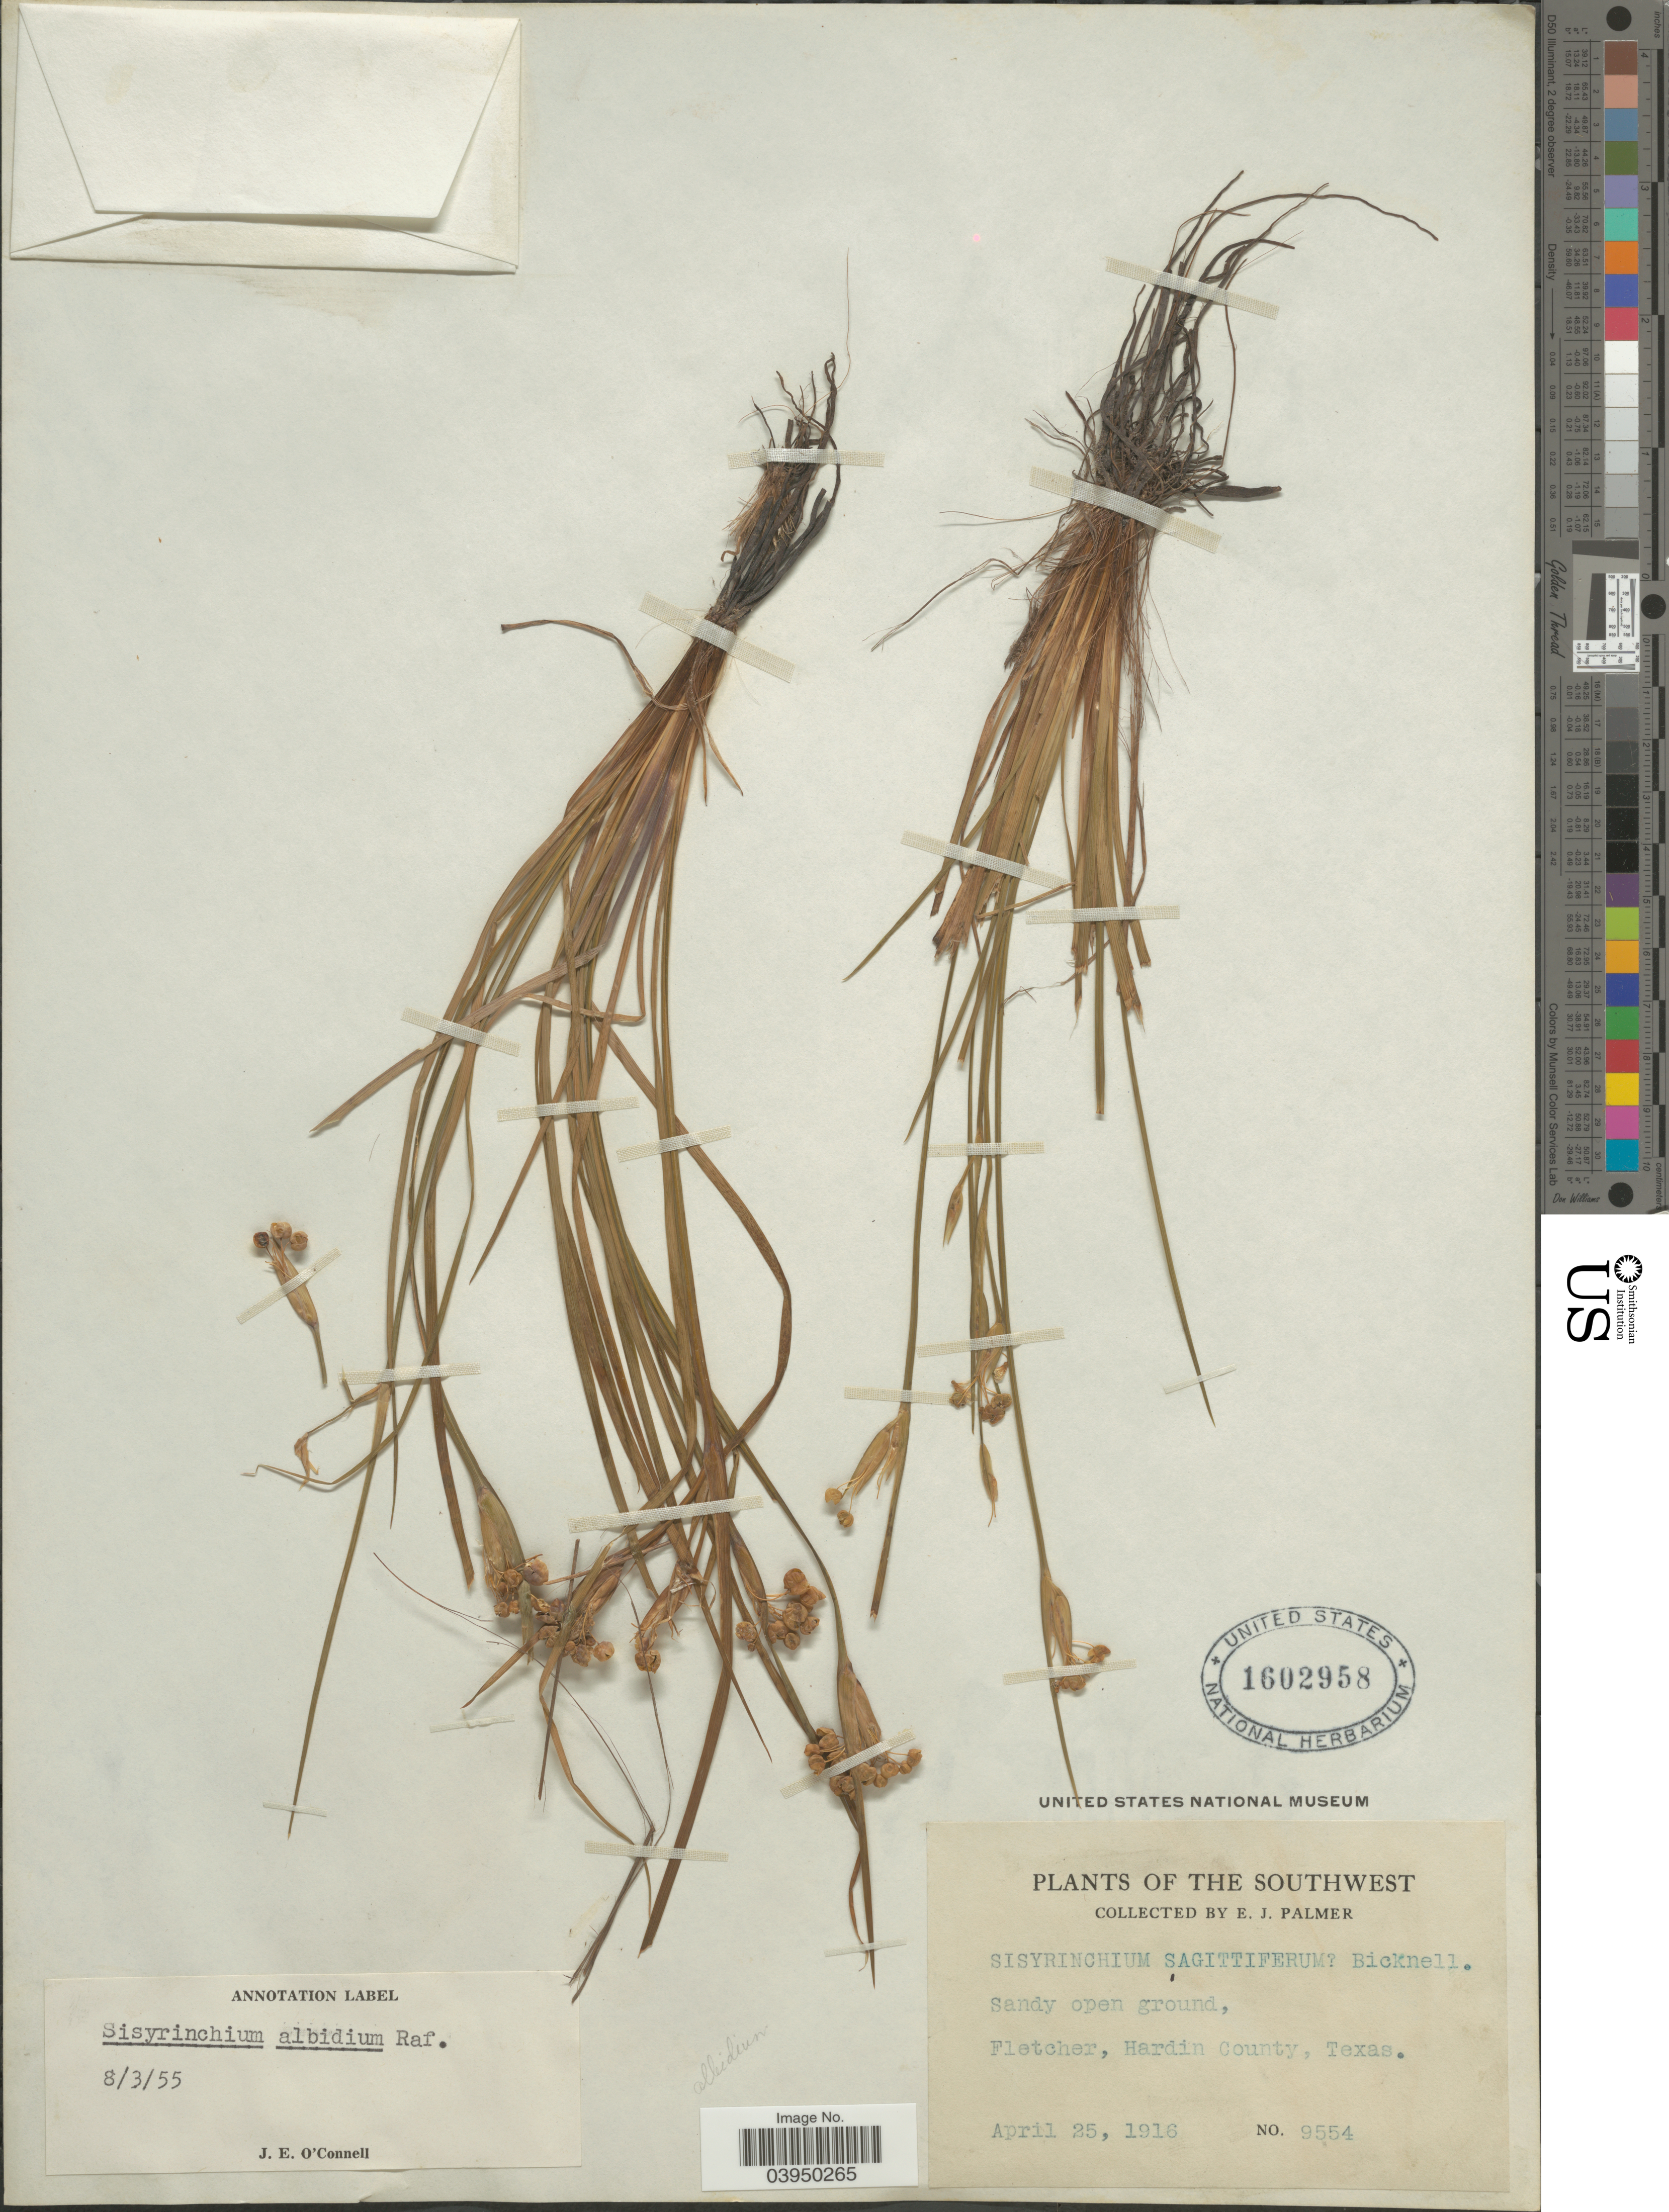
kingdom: Plantae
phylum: Tracheophyta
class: Liliopsida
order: Asparagales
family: Iridaceae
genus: Sisyrinchium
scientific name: Sisyrinchium albidum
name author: Raf.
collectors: E. J. Palmer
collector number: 9554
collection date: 1916-04-25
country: United States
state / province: Texas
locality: The Southwest. Fletcher, Hardin County.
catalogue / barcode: US 1602958